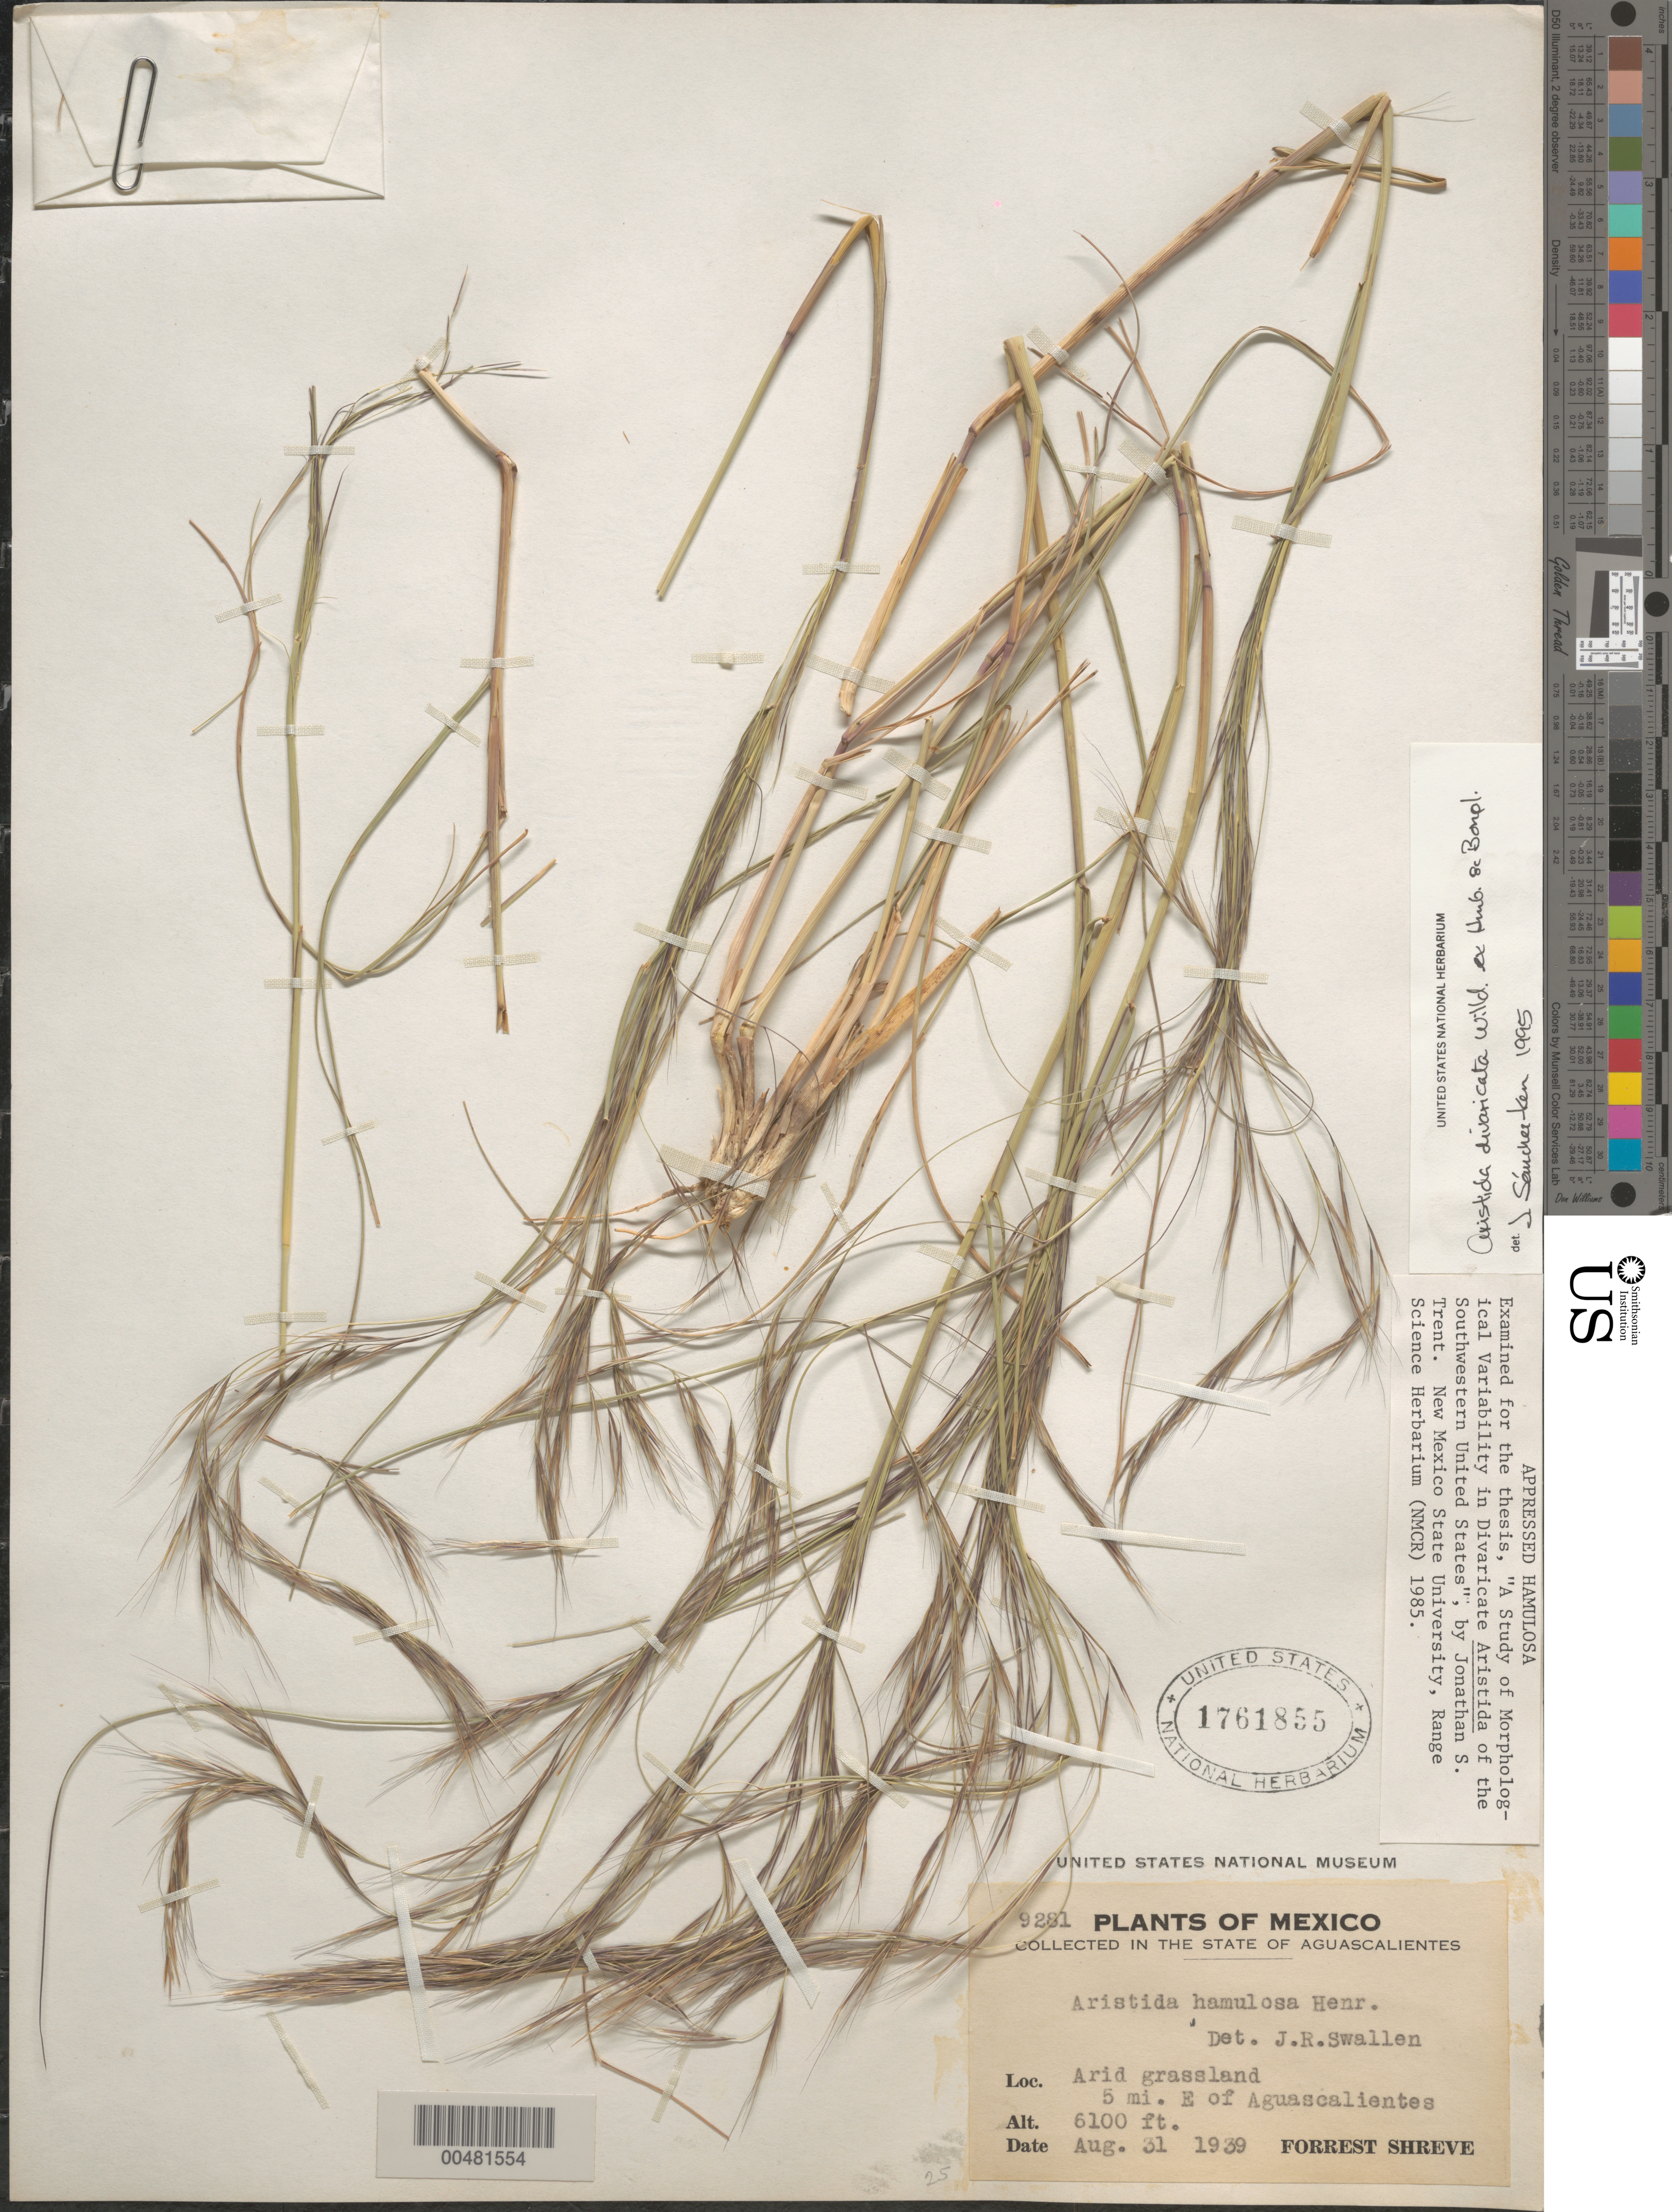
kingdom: Plantae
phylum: Tracheophyta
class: Liliopsida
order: Poales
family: Poaceae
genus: Aristida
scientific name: Aristida divaricata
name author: Humb. & Bonpl. ex Willd.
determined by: Sánchez-Ken, J. G.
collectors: F. Shreve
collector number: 9281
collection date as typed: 31 Aug 1939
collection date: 1939-08-31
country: Mexico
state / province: Aguascalientes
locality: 5 mi E of Aguascalientes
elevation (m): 1859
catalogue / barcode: US 1761855